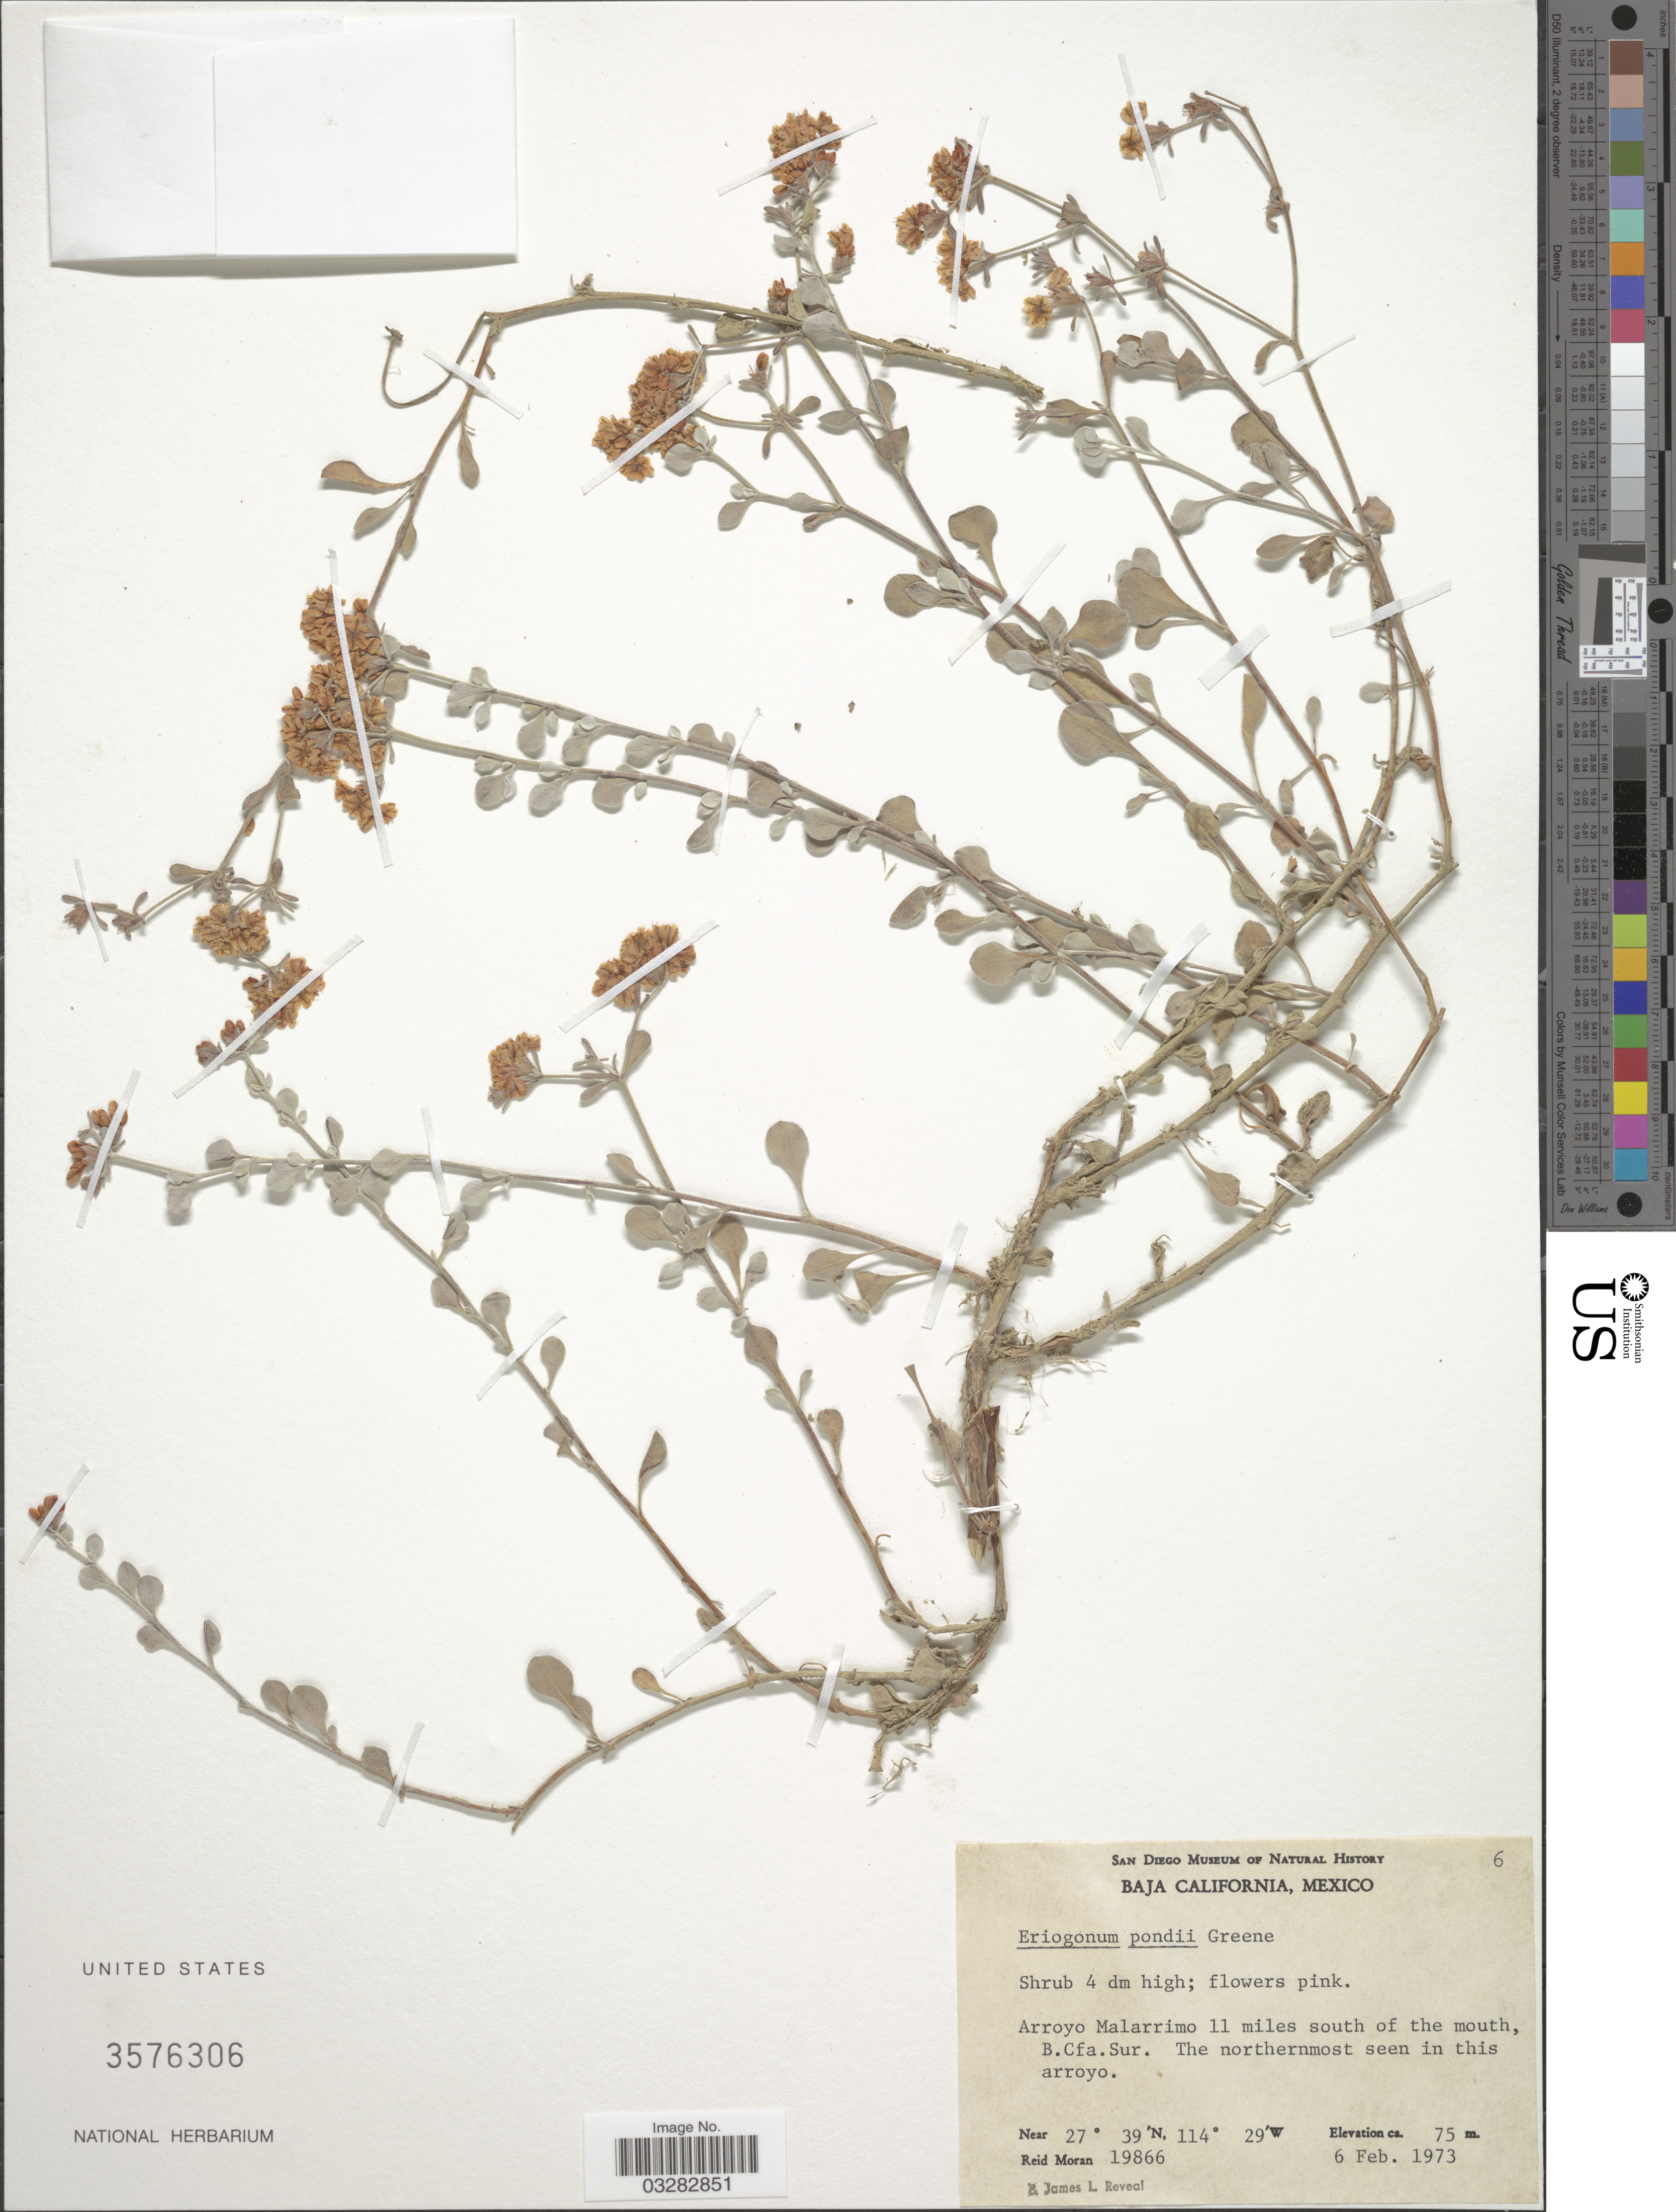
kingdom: Plantae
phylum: Tracheophyta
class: Magnoliopsida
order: Caryophyllales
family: Polygonaceae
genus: Eriogonum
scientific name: Eriogonum pondii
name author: Greene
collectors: R. V. Moran & J. L. Reveal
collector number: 19866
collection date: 1973-02-06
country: Mexico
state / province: Baja California Sur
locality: Arroyo Malarrimo 11 miles south of the mouth.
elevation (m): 75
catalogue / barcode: US 3576306